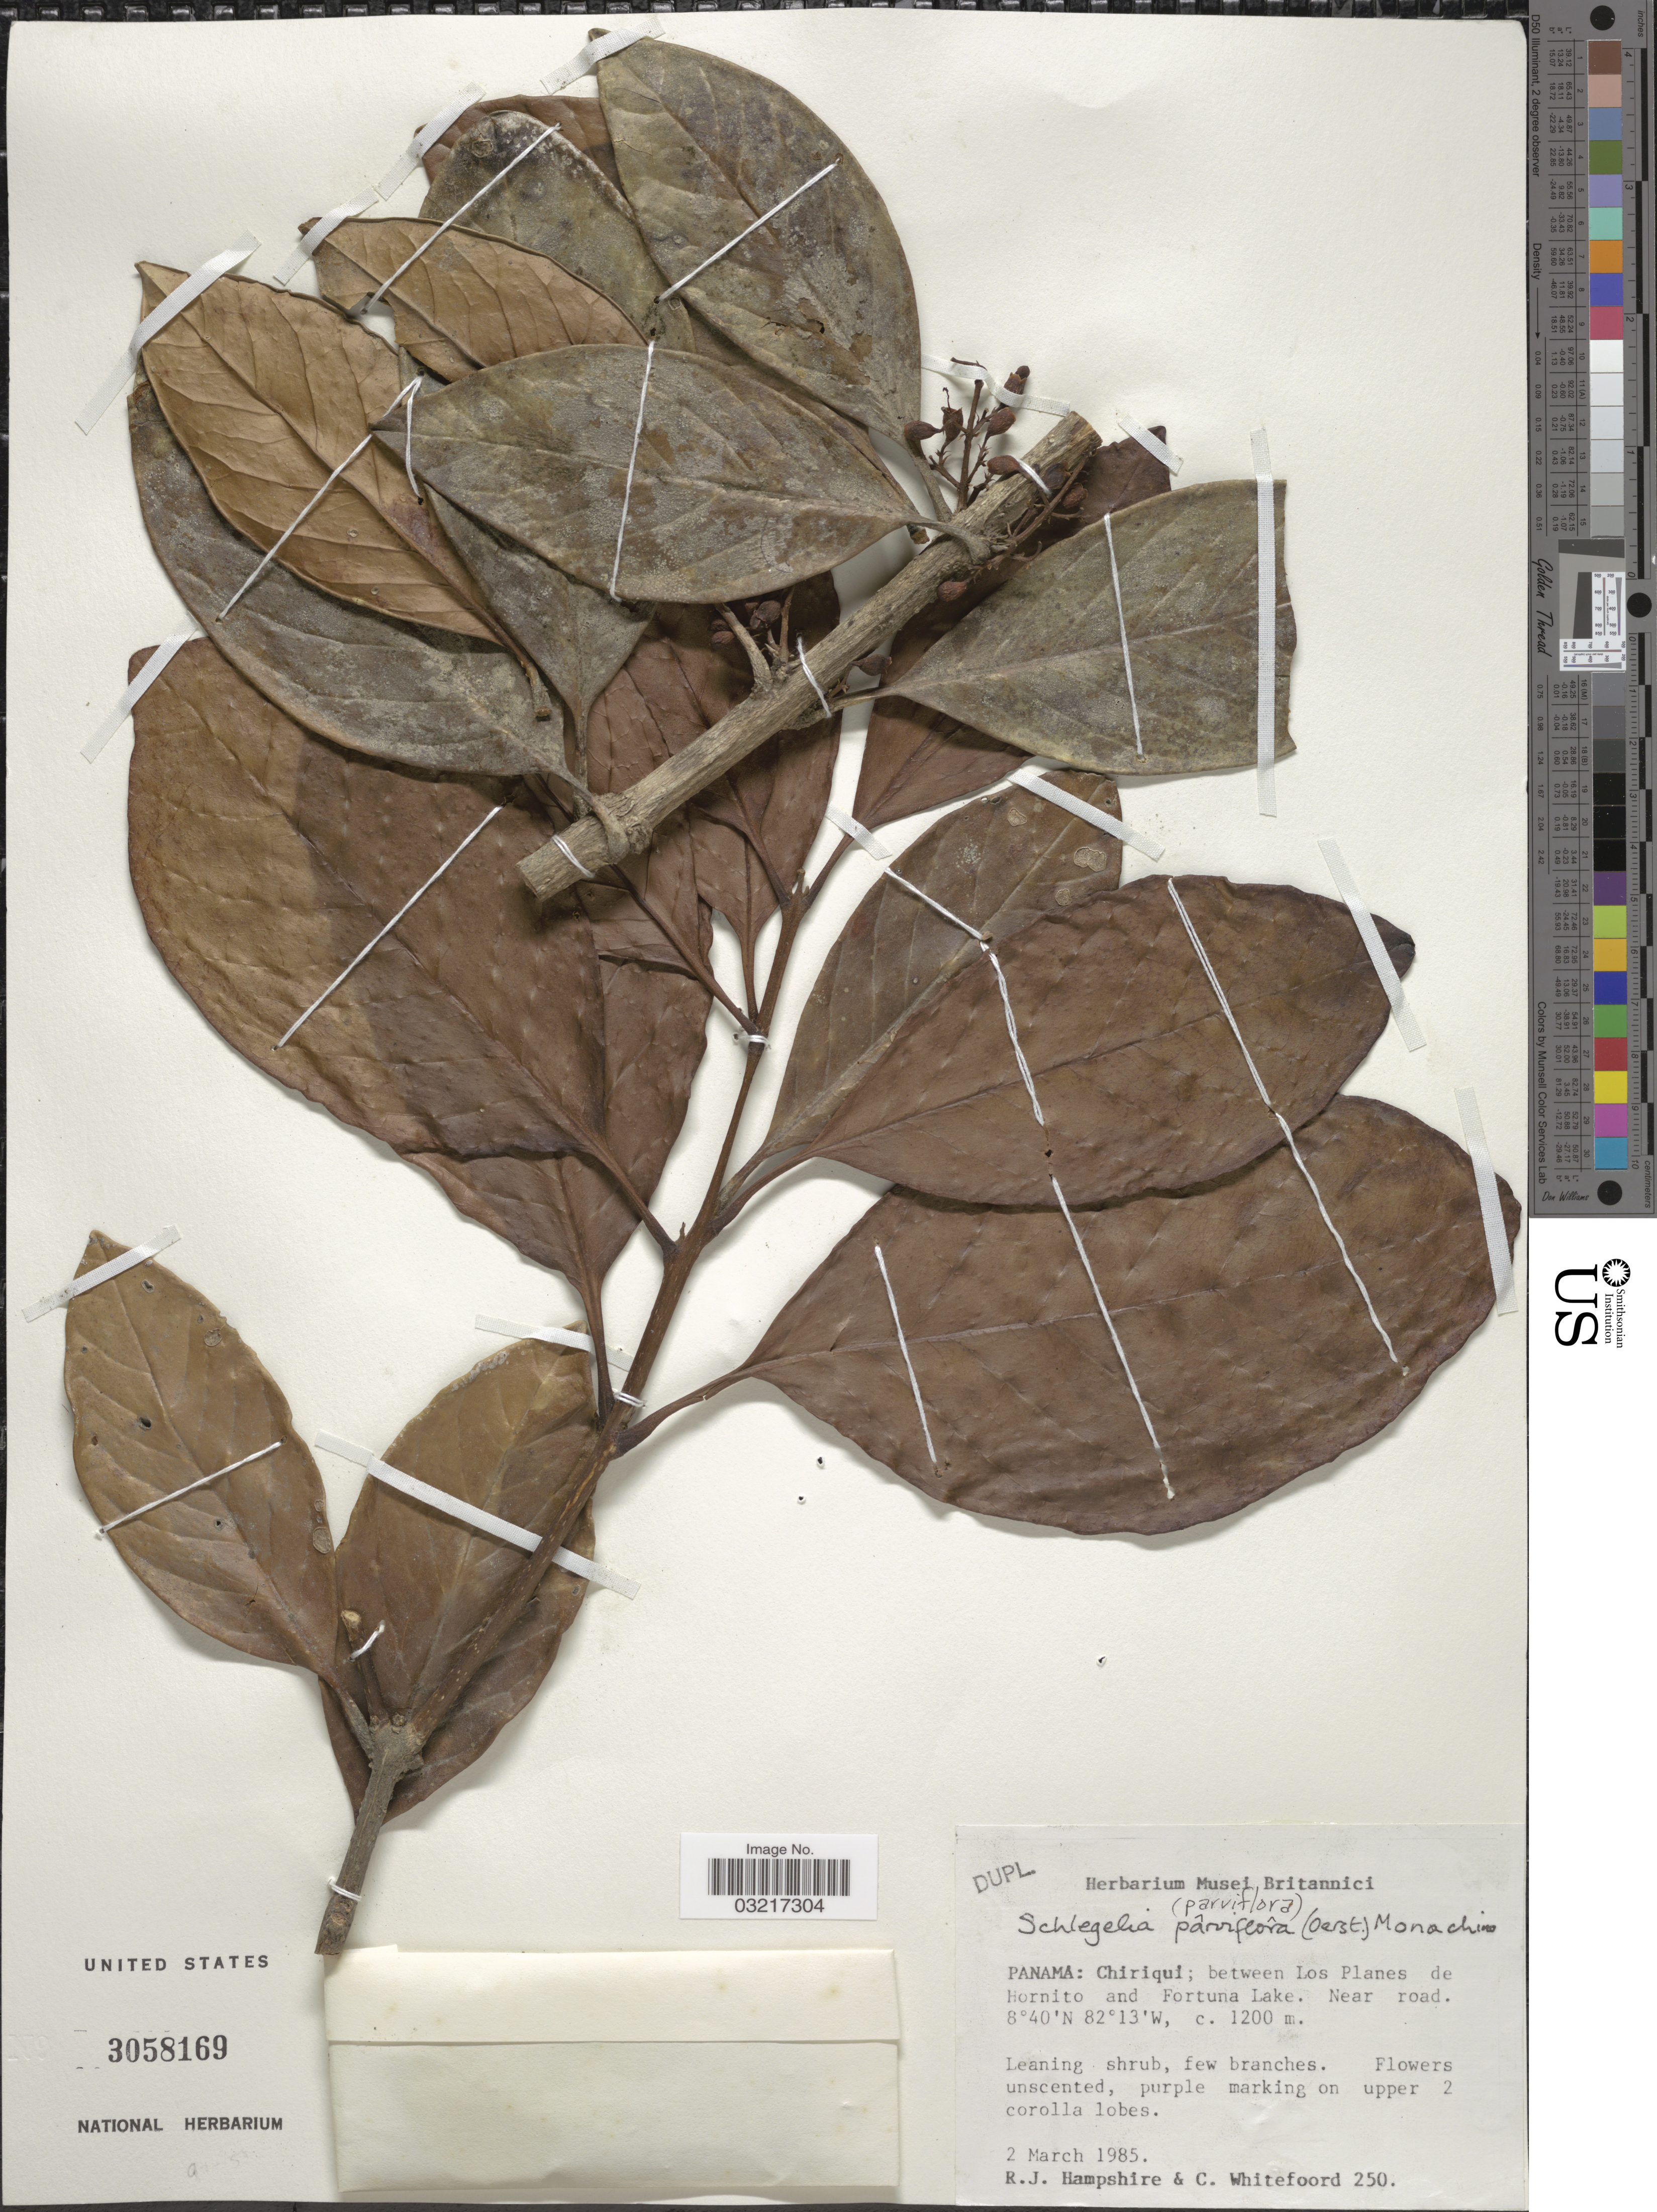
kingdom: Plantae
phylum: Tracheophyta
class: Magnoliopsida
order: Lamiales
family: Schlegeliaceae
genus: Schlegelia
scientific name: Schlegelia parviflora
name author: (Oerst.) Monach.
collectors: R. Hampshire & C. Whitfoord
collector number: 250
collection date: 1985-03-02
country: Panama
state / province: Chiriqui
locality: Between Los Planes de Hornito and Fortuna Lake. Near road.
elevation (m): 1200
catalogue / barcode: US 3058169